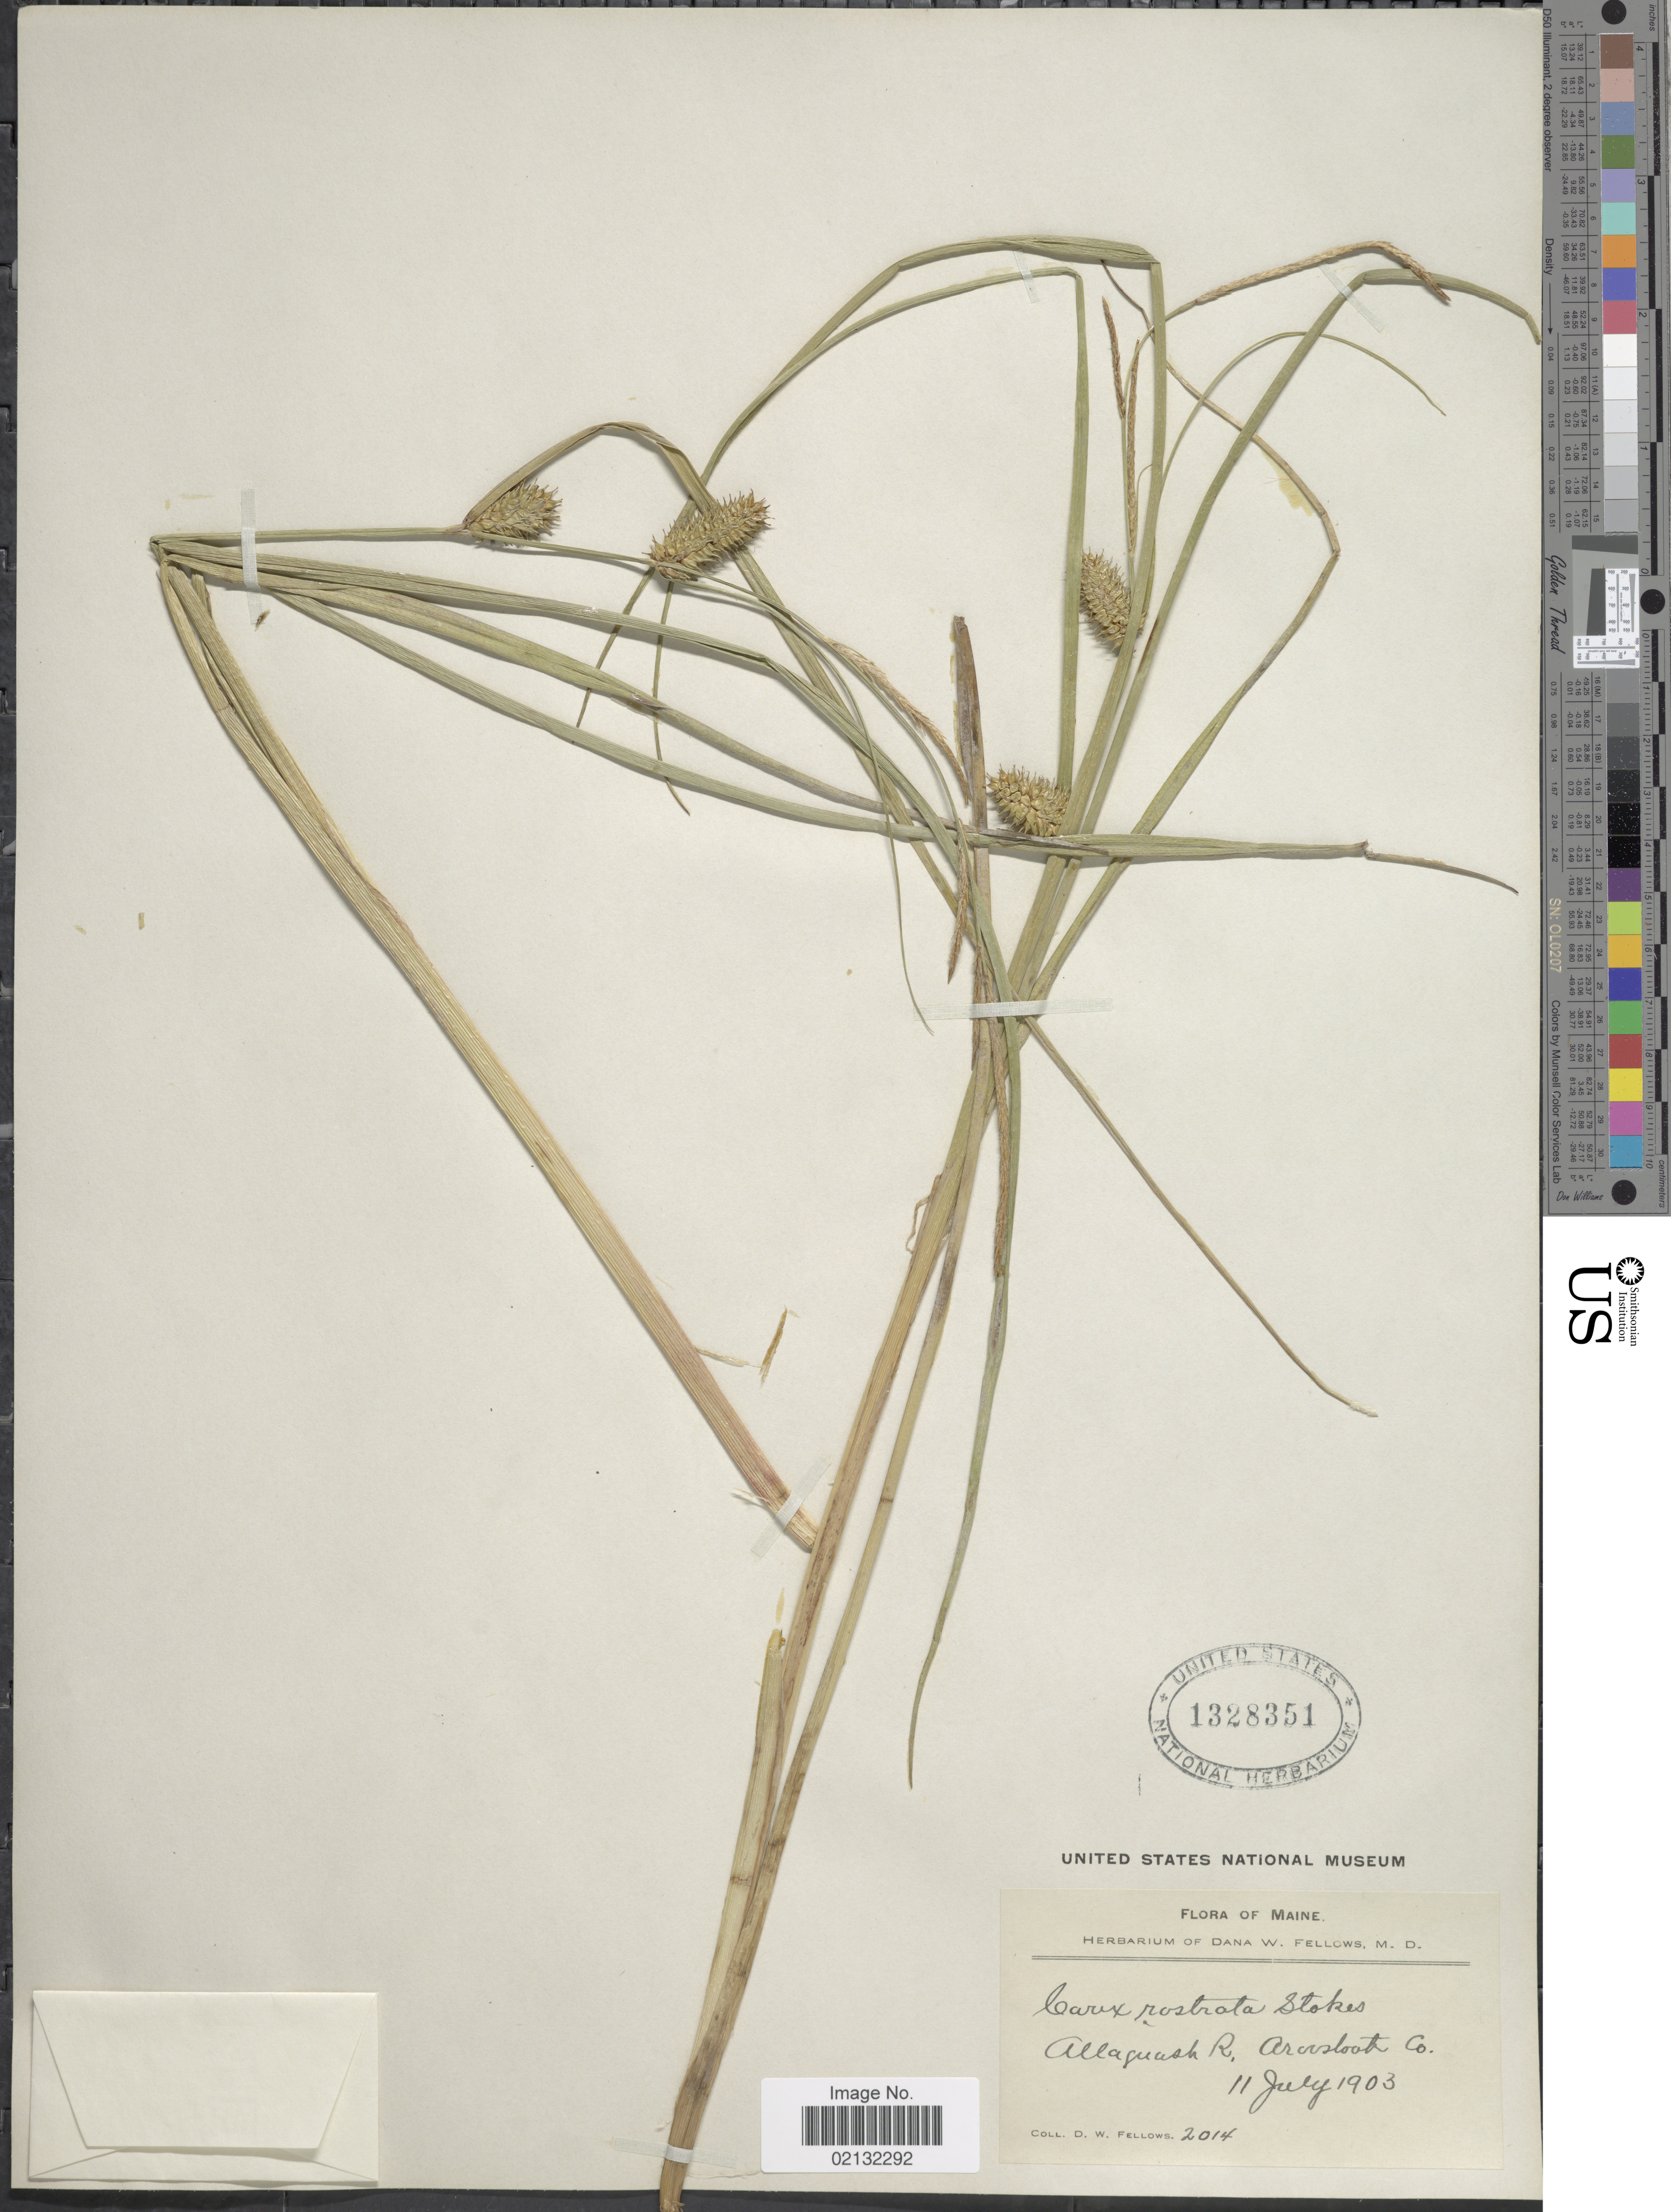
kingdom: Plantae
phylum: Tracheophyta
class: Liliopsida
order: Poales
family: Cyperaceae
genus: Carex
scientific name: Carex rostrata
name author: Stokes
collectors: D. W. Fellows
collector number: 2014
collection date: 1903-07-11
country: United States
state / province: Maine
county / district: Aroostook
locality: Allaguash R. Aroostook Co.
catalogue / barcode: US 1328351